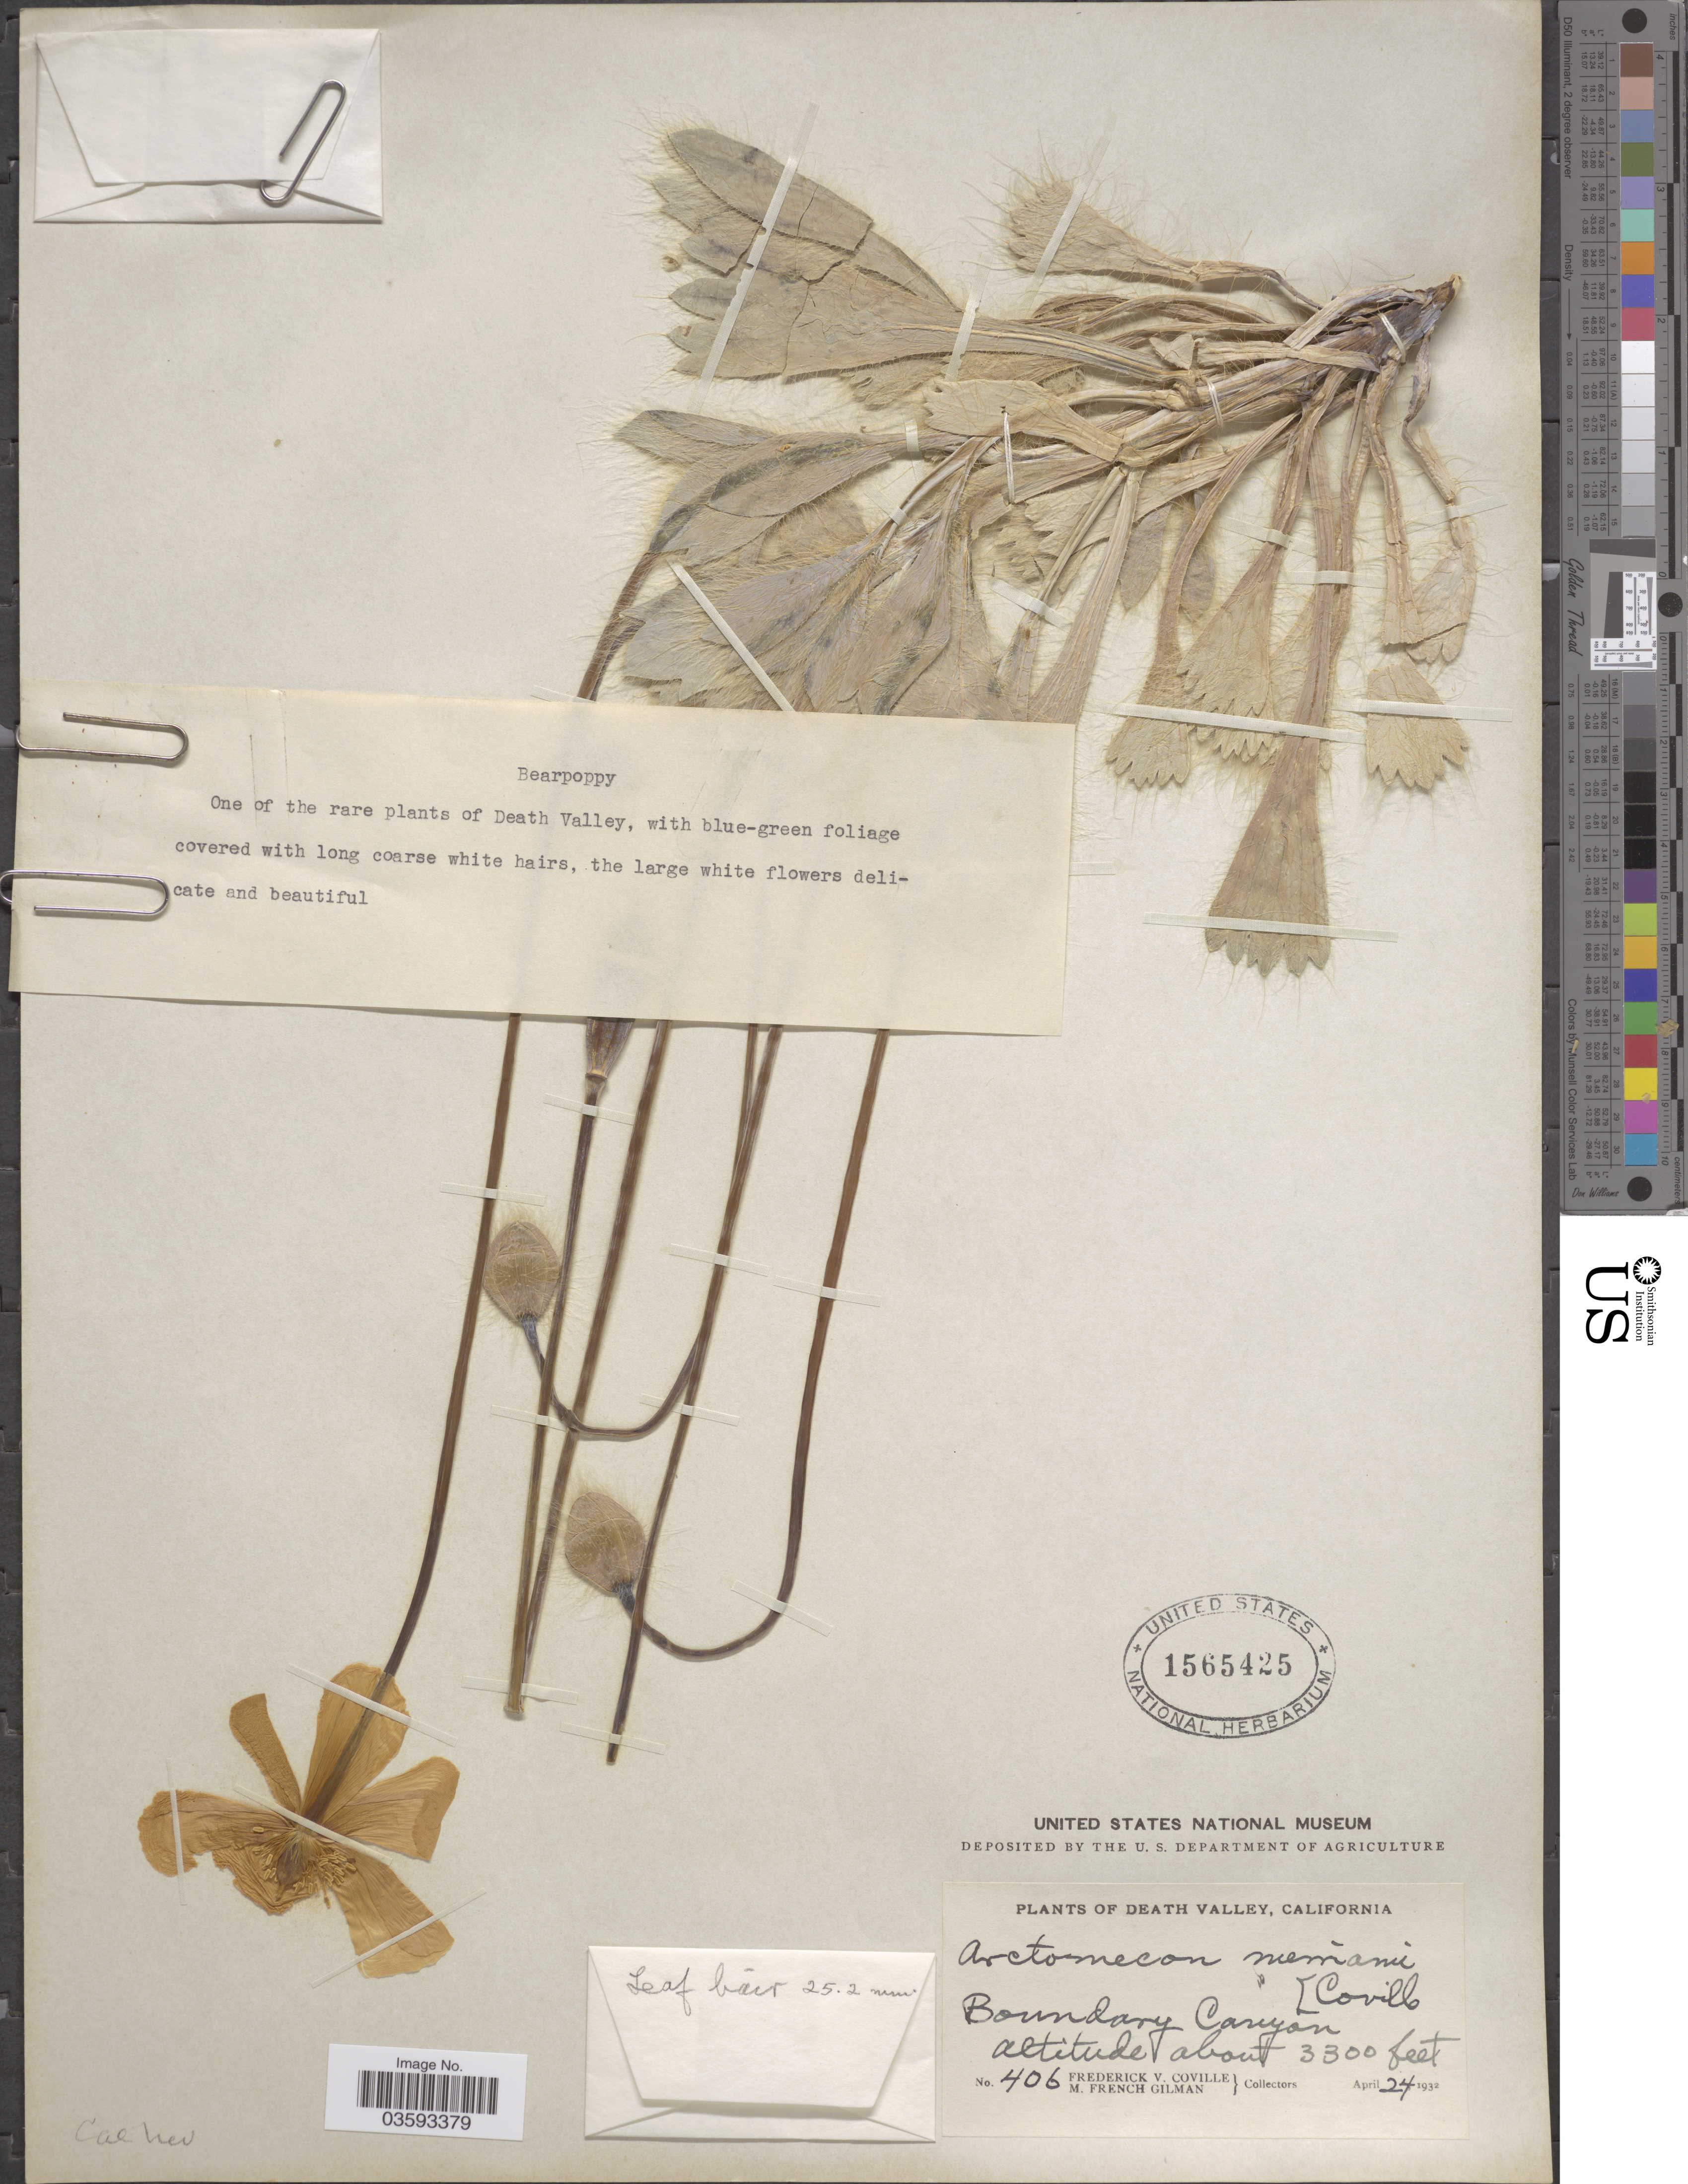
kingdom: Plantae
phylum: Tracheophyta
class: Magnoliopsida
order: Ranunculales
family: Papaveraceae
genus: Arctomecon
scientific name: Arctomecon merriamii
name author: Coville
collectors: F. V. Coville & M. F. Gilman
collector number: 406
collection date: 1932-04-24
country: United States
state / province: California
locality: Death Valley. Boundary Canyon.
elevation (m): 1006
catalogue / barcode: US 1565425